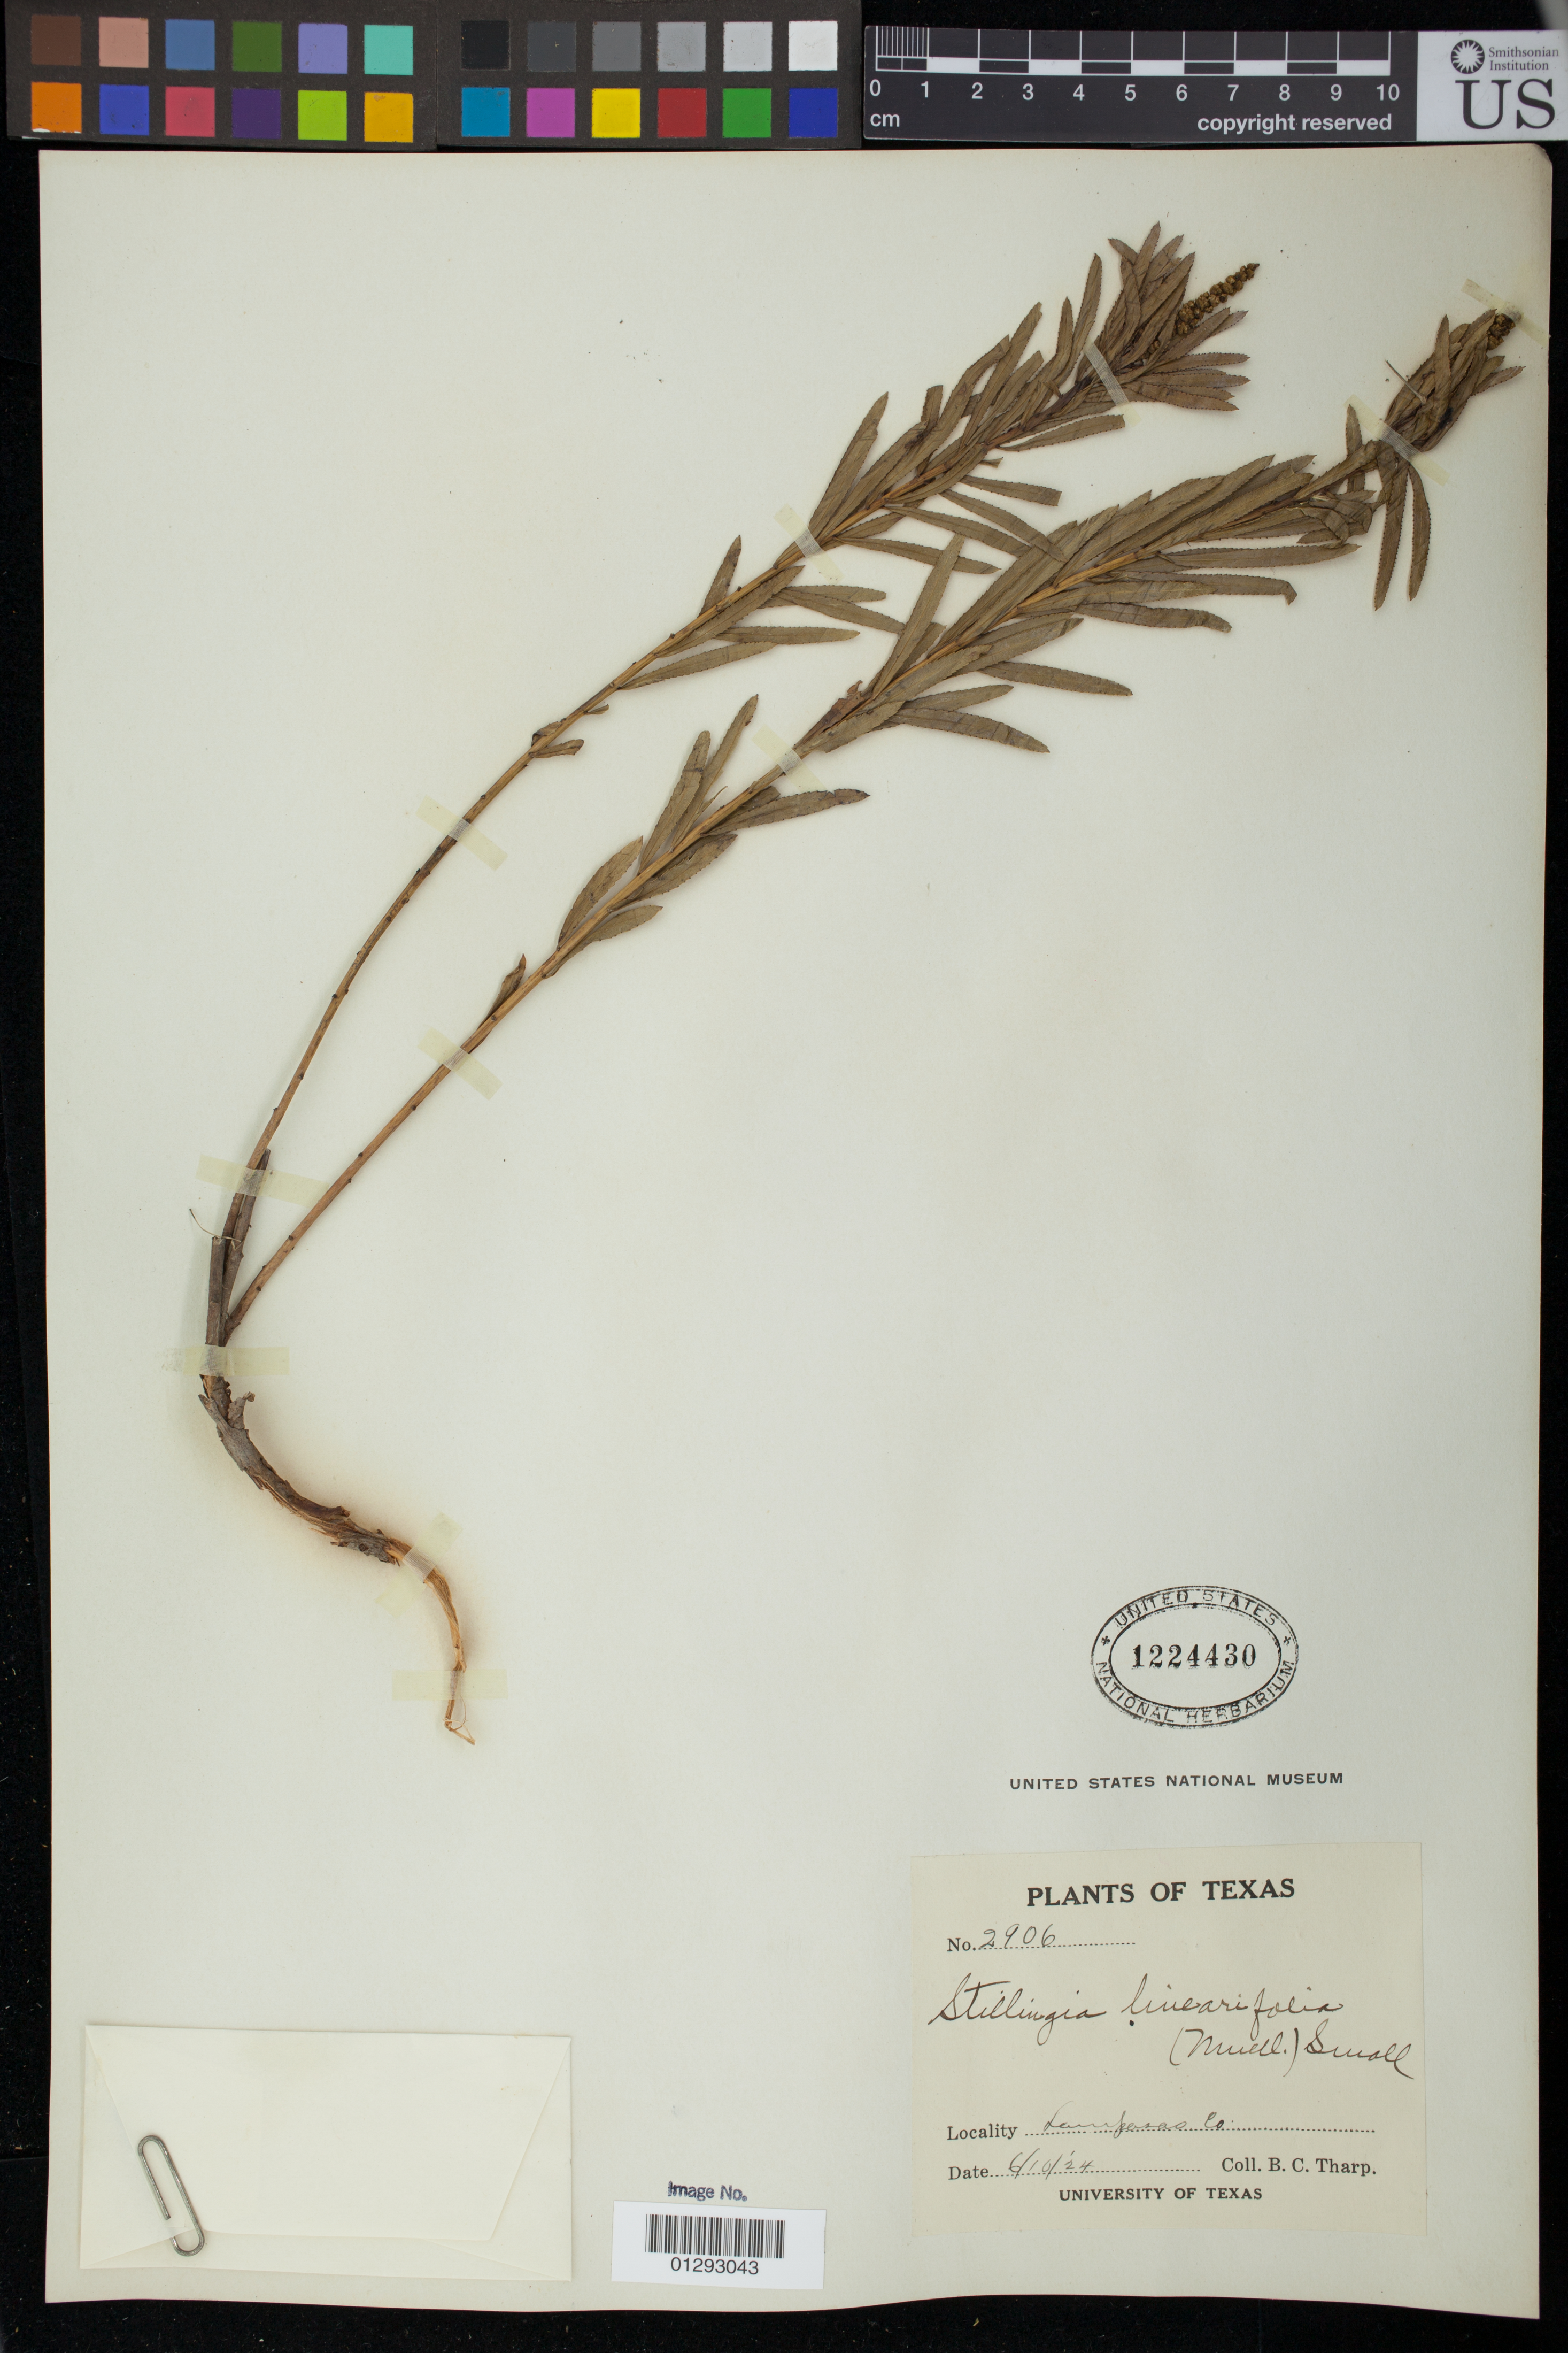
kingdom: Plantae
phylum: Tracheophyta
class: Magnoliopsida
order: Malpighiales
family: Euphorbiaceae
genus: Stillingia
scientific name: Stillingia texana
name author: I.M. Johnst.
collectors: B. C. Tharp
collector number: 2906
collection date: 1924-06-10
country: United States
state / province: Texas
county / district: Lampasas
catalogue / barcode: US 1224430